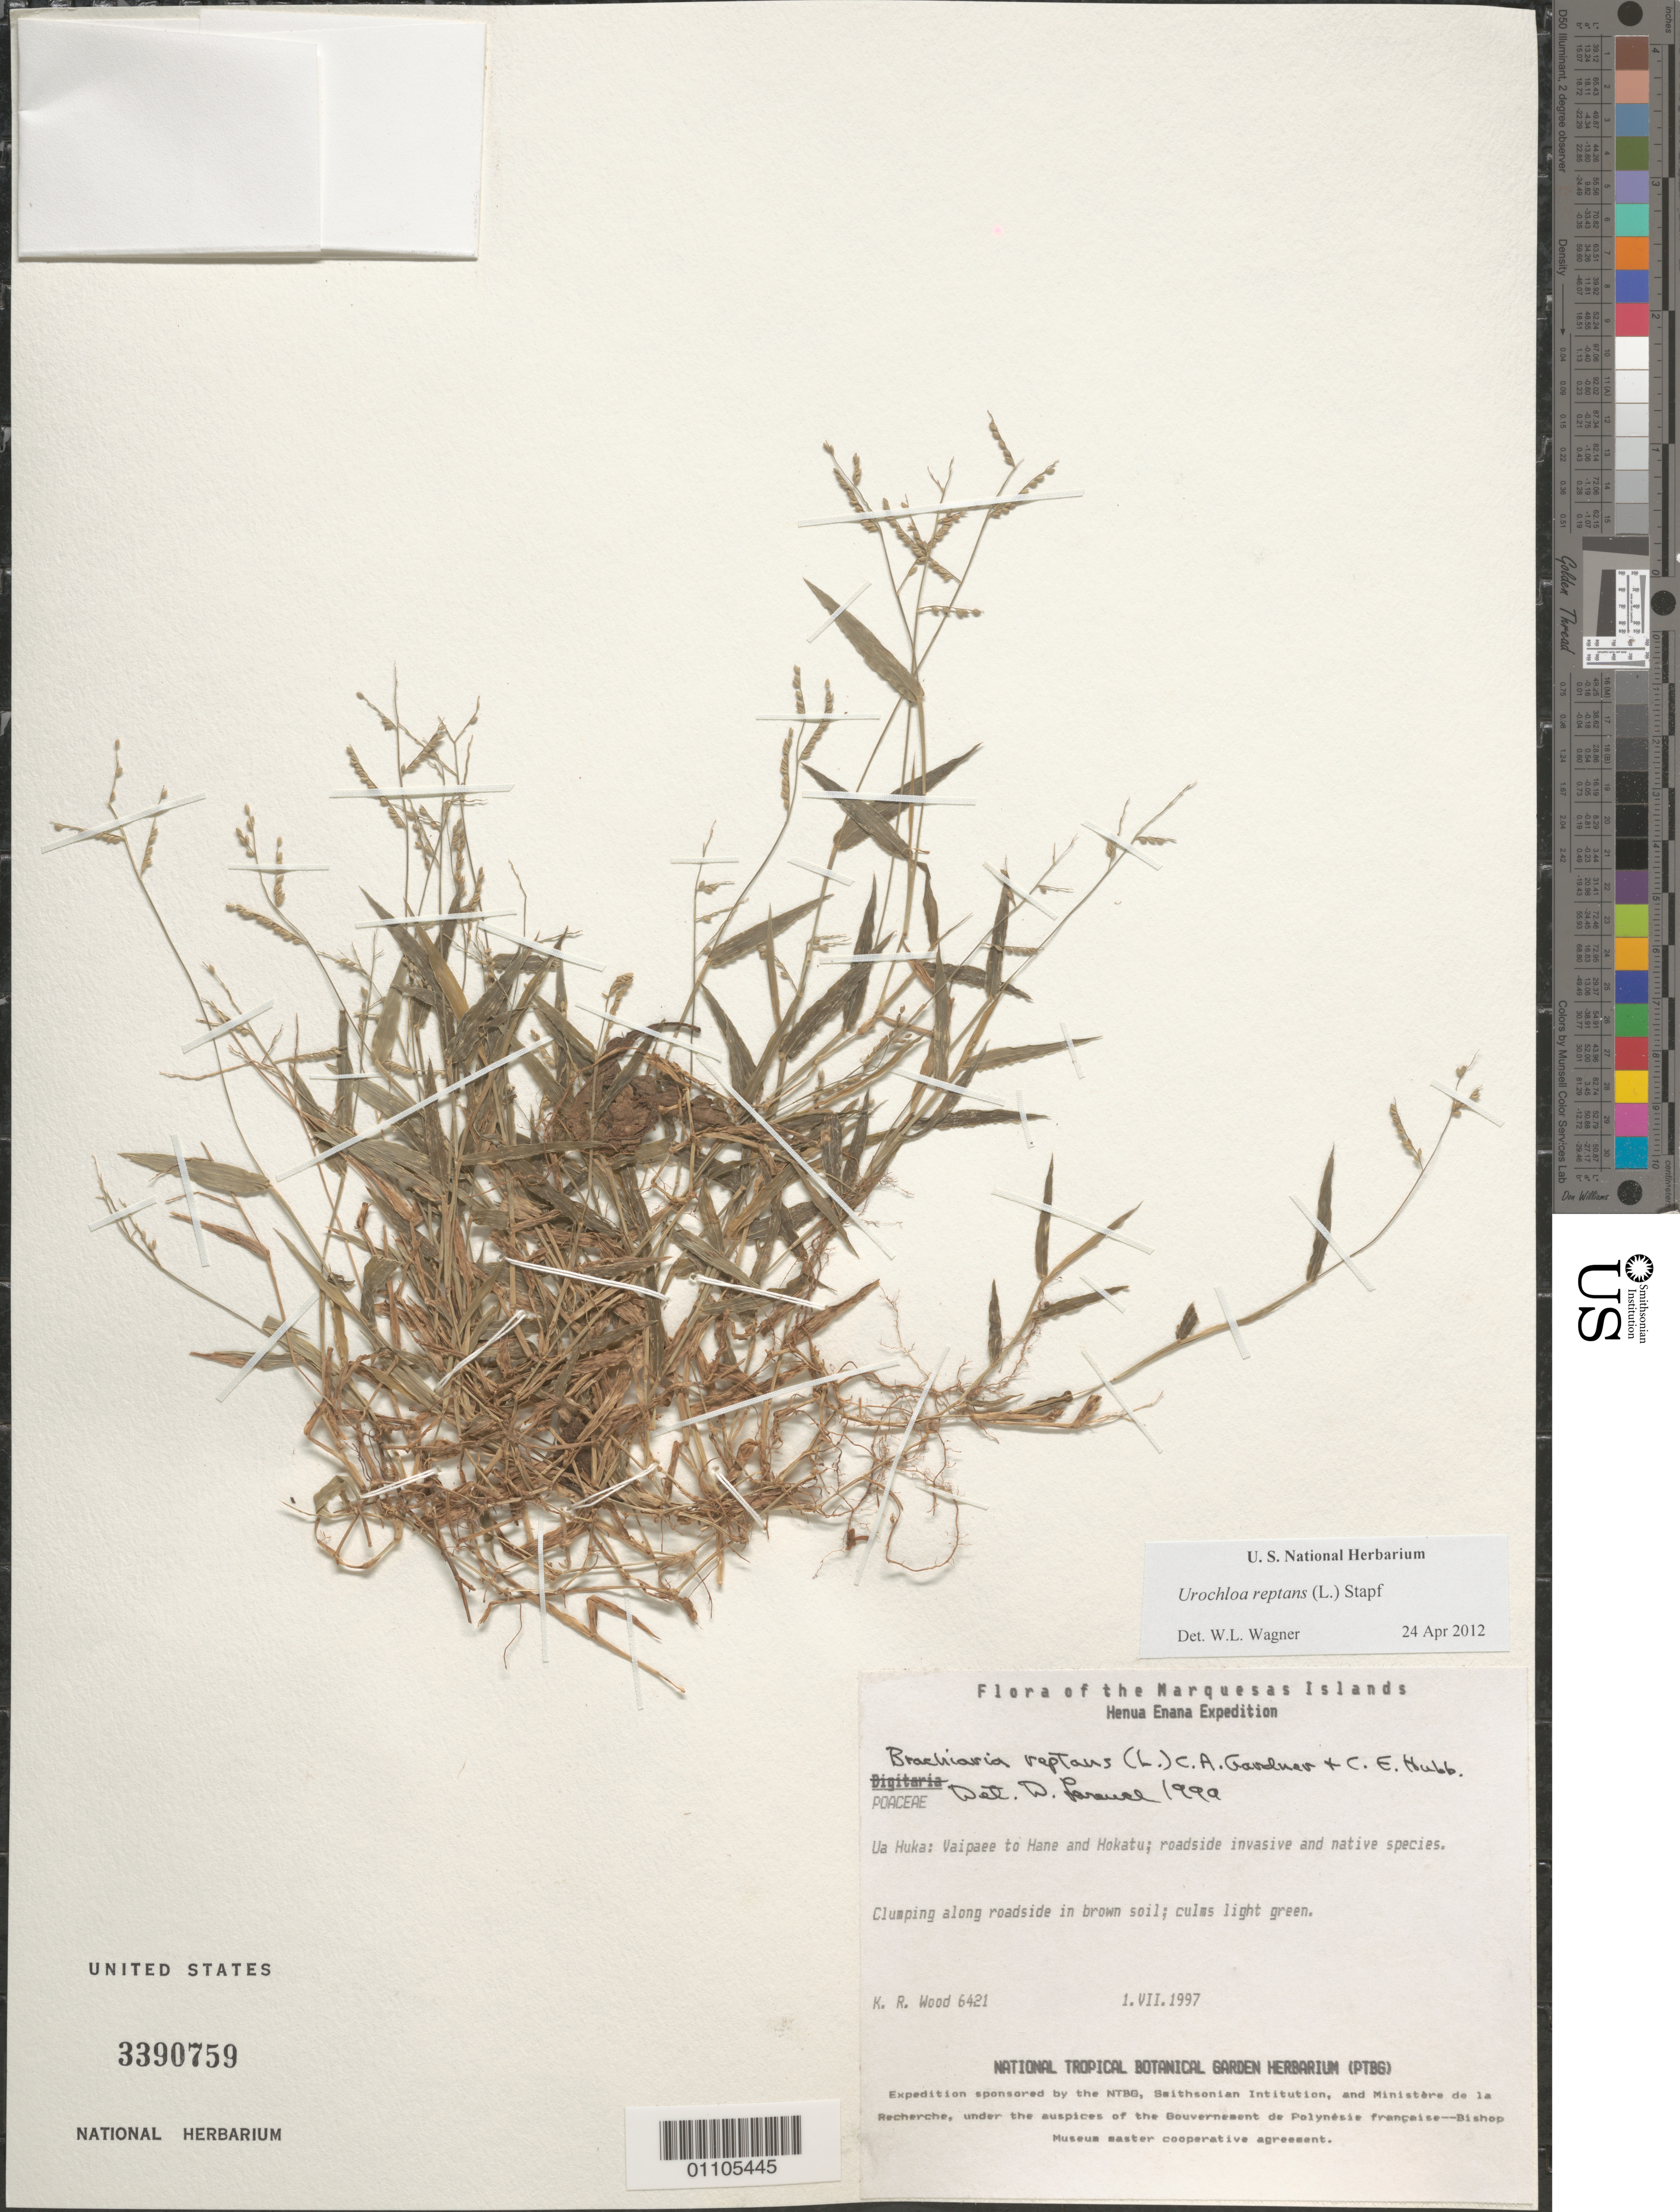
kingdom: Plantae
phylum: Tracheophyta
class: Liliopsida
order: Poales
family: Poaceae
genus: Urochloa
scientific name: Urochloa reptans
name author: (L.) Stapf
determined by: Lorence, David H.; Wagner, W. H.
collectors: K. R. Wood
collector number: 6421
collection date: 1997-07-01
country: French Polynesia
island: Ua Huka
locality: Vaipaee to Hane and Hokatu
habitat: Roadside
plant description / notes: Collections of both invasive and native species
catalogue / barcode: US 3390759